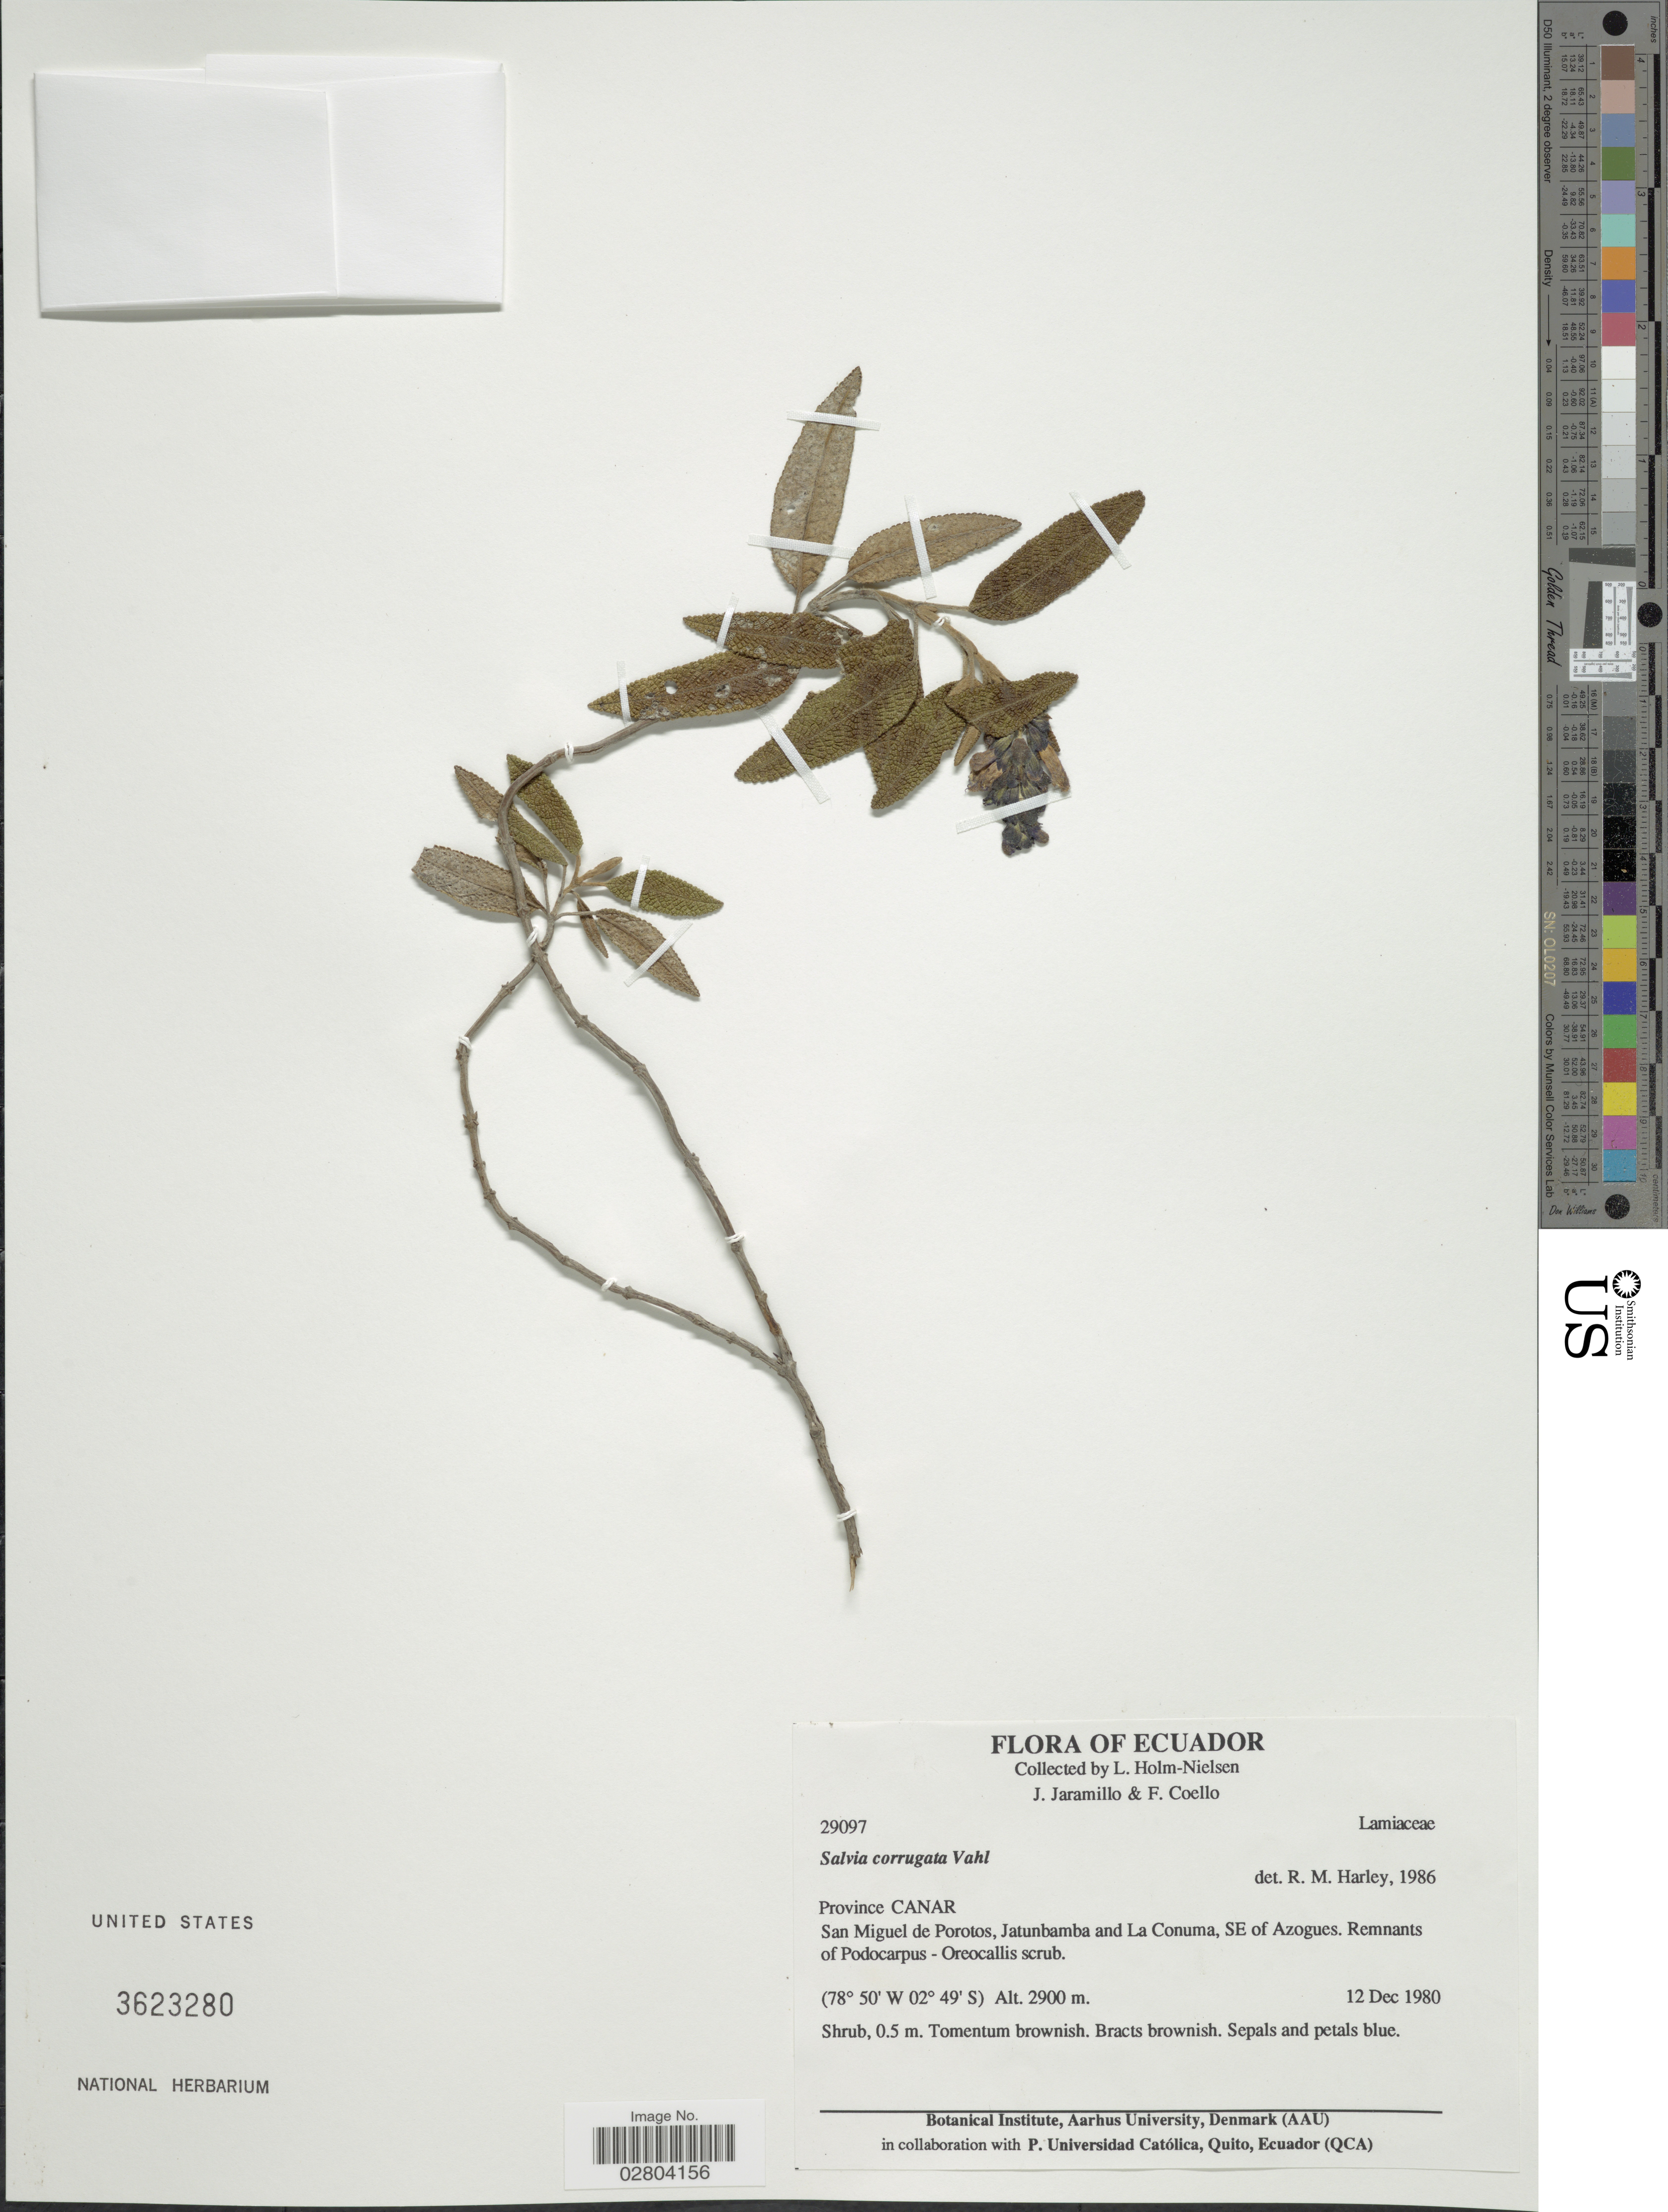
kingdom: Plantae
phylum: Tracheophyta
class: Magnoliopsida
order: Lamiales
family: Lamiaceae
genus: Salvia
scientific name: Salvia corrugata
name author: Vahl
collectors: L. B. Holm-Nielsen, J. Jaramillo & F. Coello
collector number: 29097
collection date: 1980-12-12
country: Ecuador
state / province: Cañar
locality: San Miguel de Porotos, Jatunbamba and La Conuma, SE of Azogues.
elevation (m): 2900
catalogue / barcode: US 3623280